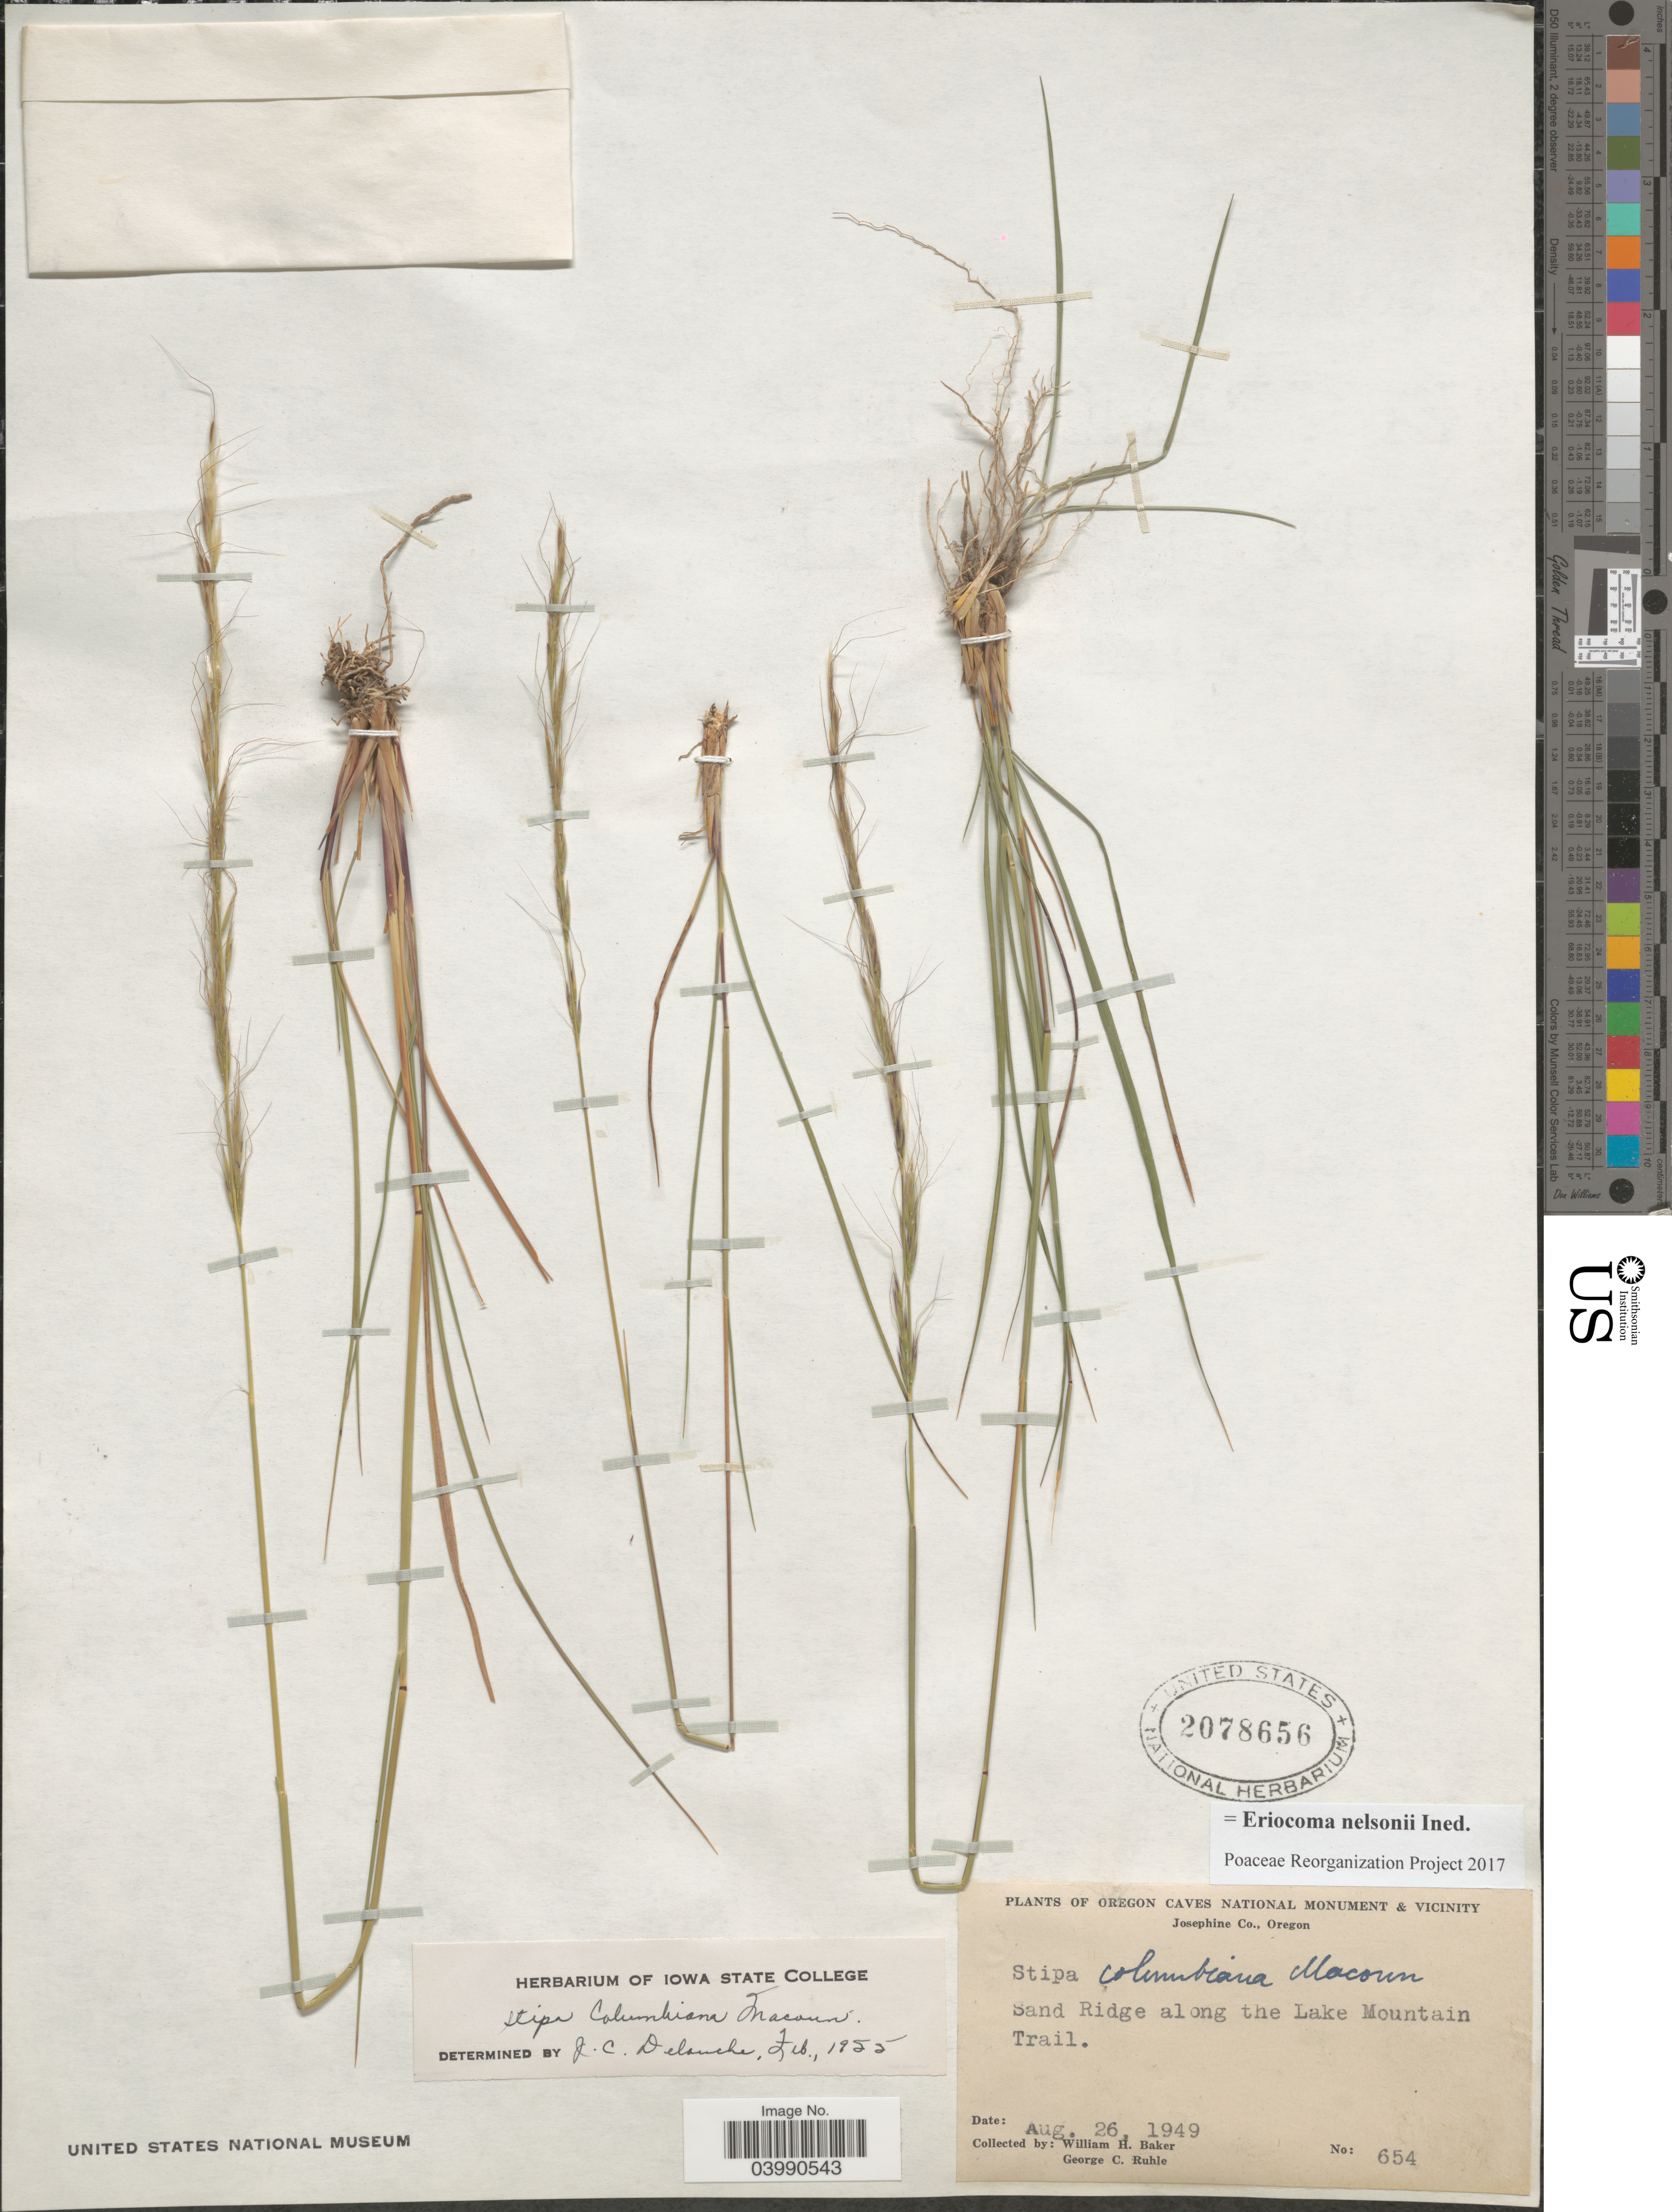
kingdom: Plantae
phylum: Tracheophyta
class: Liliopsida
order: Poales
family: Poaceae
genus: Eriocoma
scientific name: Eriocoma nelsonii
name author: (Scribn.) Romasch.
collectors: W. H. Baker & G. Ruhle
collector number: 654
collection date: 1949-08-26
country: United States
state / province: Oregon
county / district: Josephine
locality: Oregon Caves National Monument & Vicinity. Josephine Co. Sand Ridge along the Lake Mountain Trail.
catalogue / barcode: US 2078656